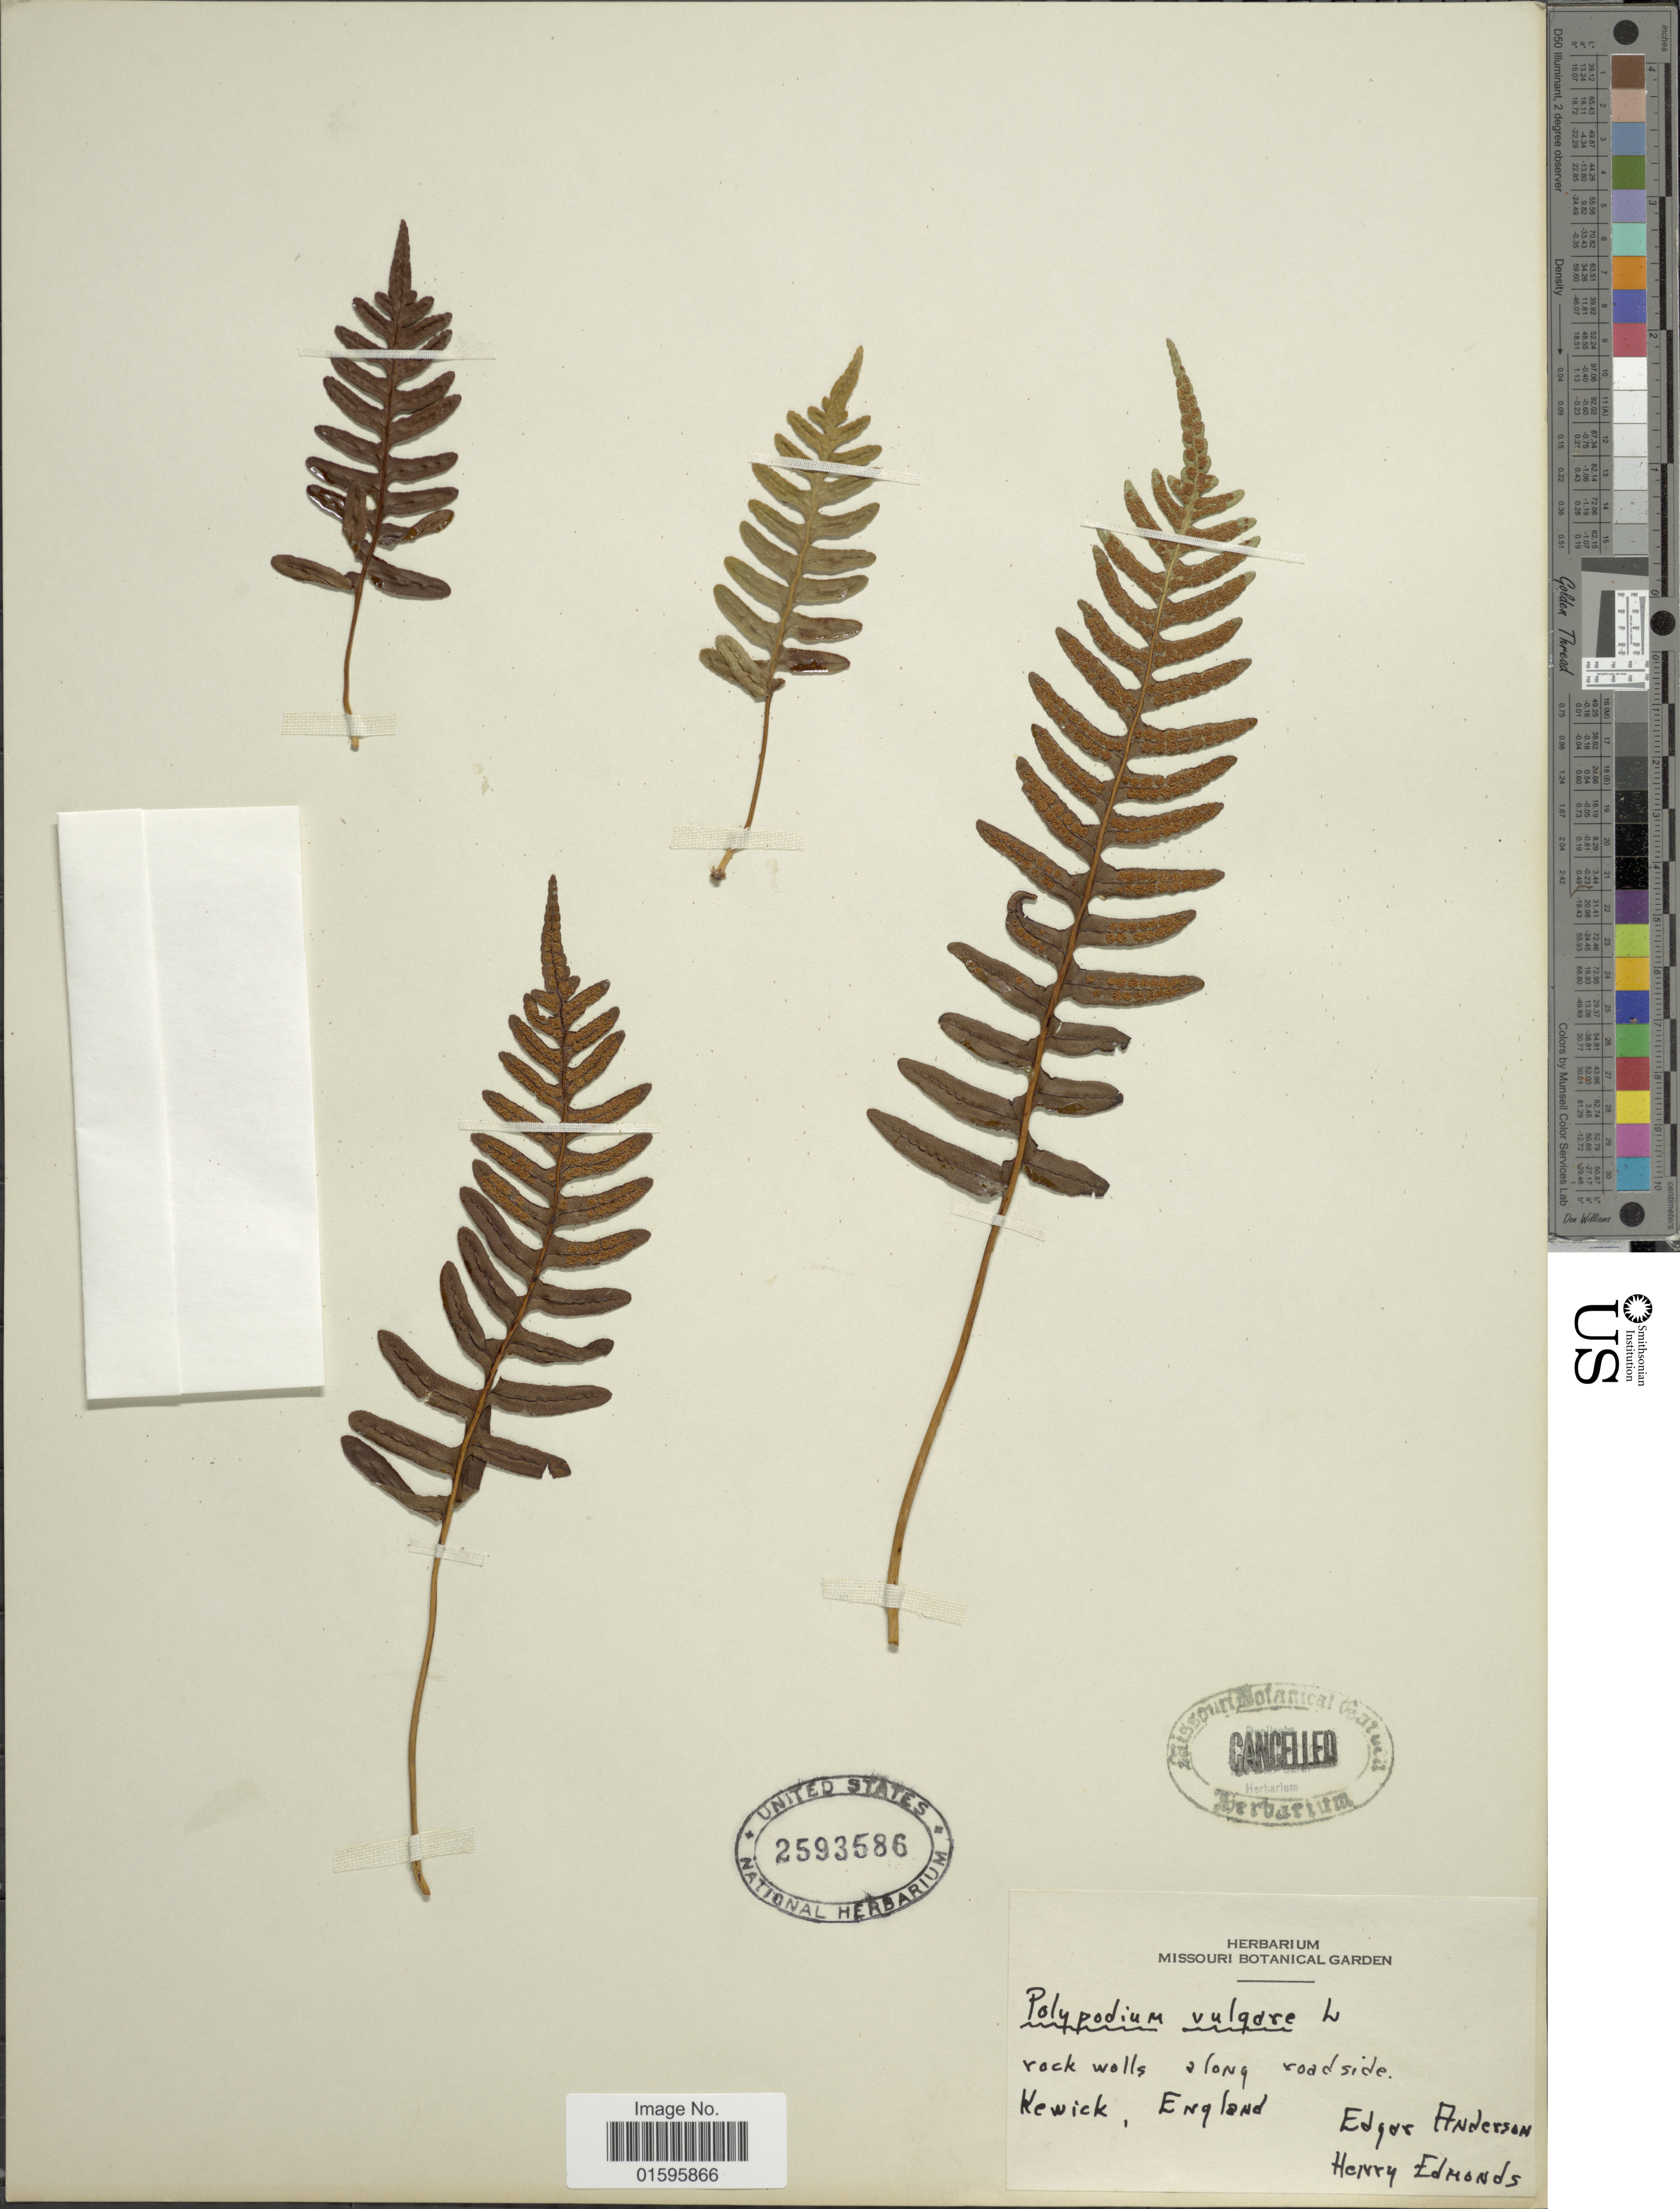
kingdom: Plantae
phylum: Tracheophyta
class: Polypodiopsida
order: Polypodiales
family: Polypodiaceae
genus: Polypodium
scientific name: Polypodium vulgare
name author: L.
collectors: E. S. Anderson & H. Edmonds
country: United Kingdom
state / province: England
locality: Kewick, England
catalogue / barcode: US 2593586